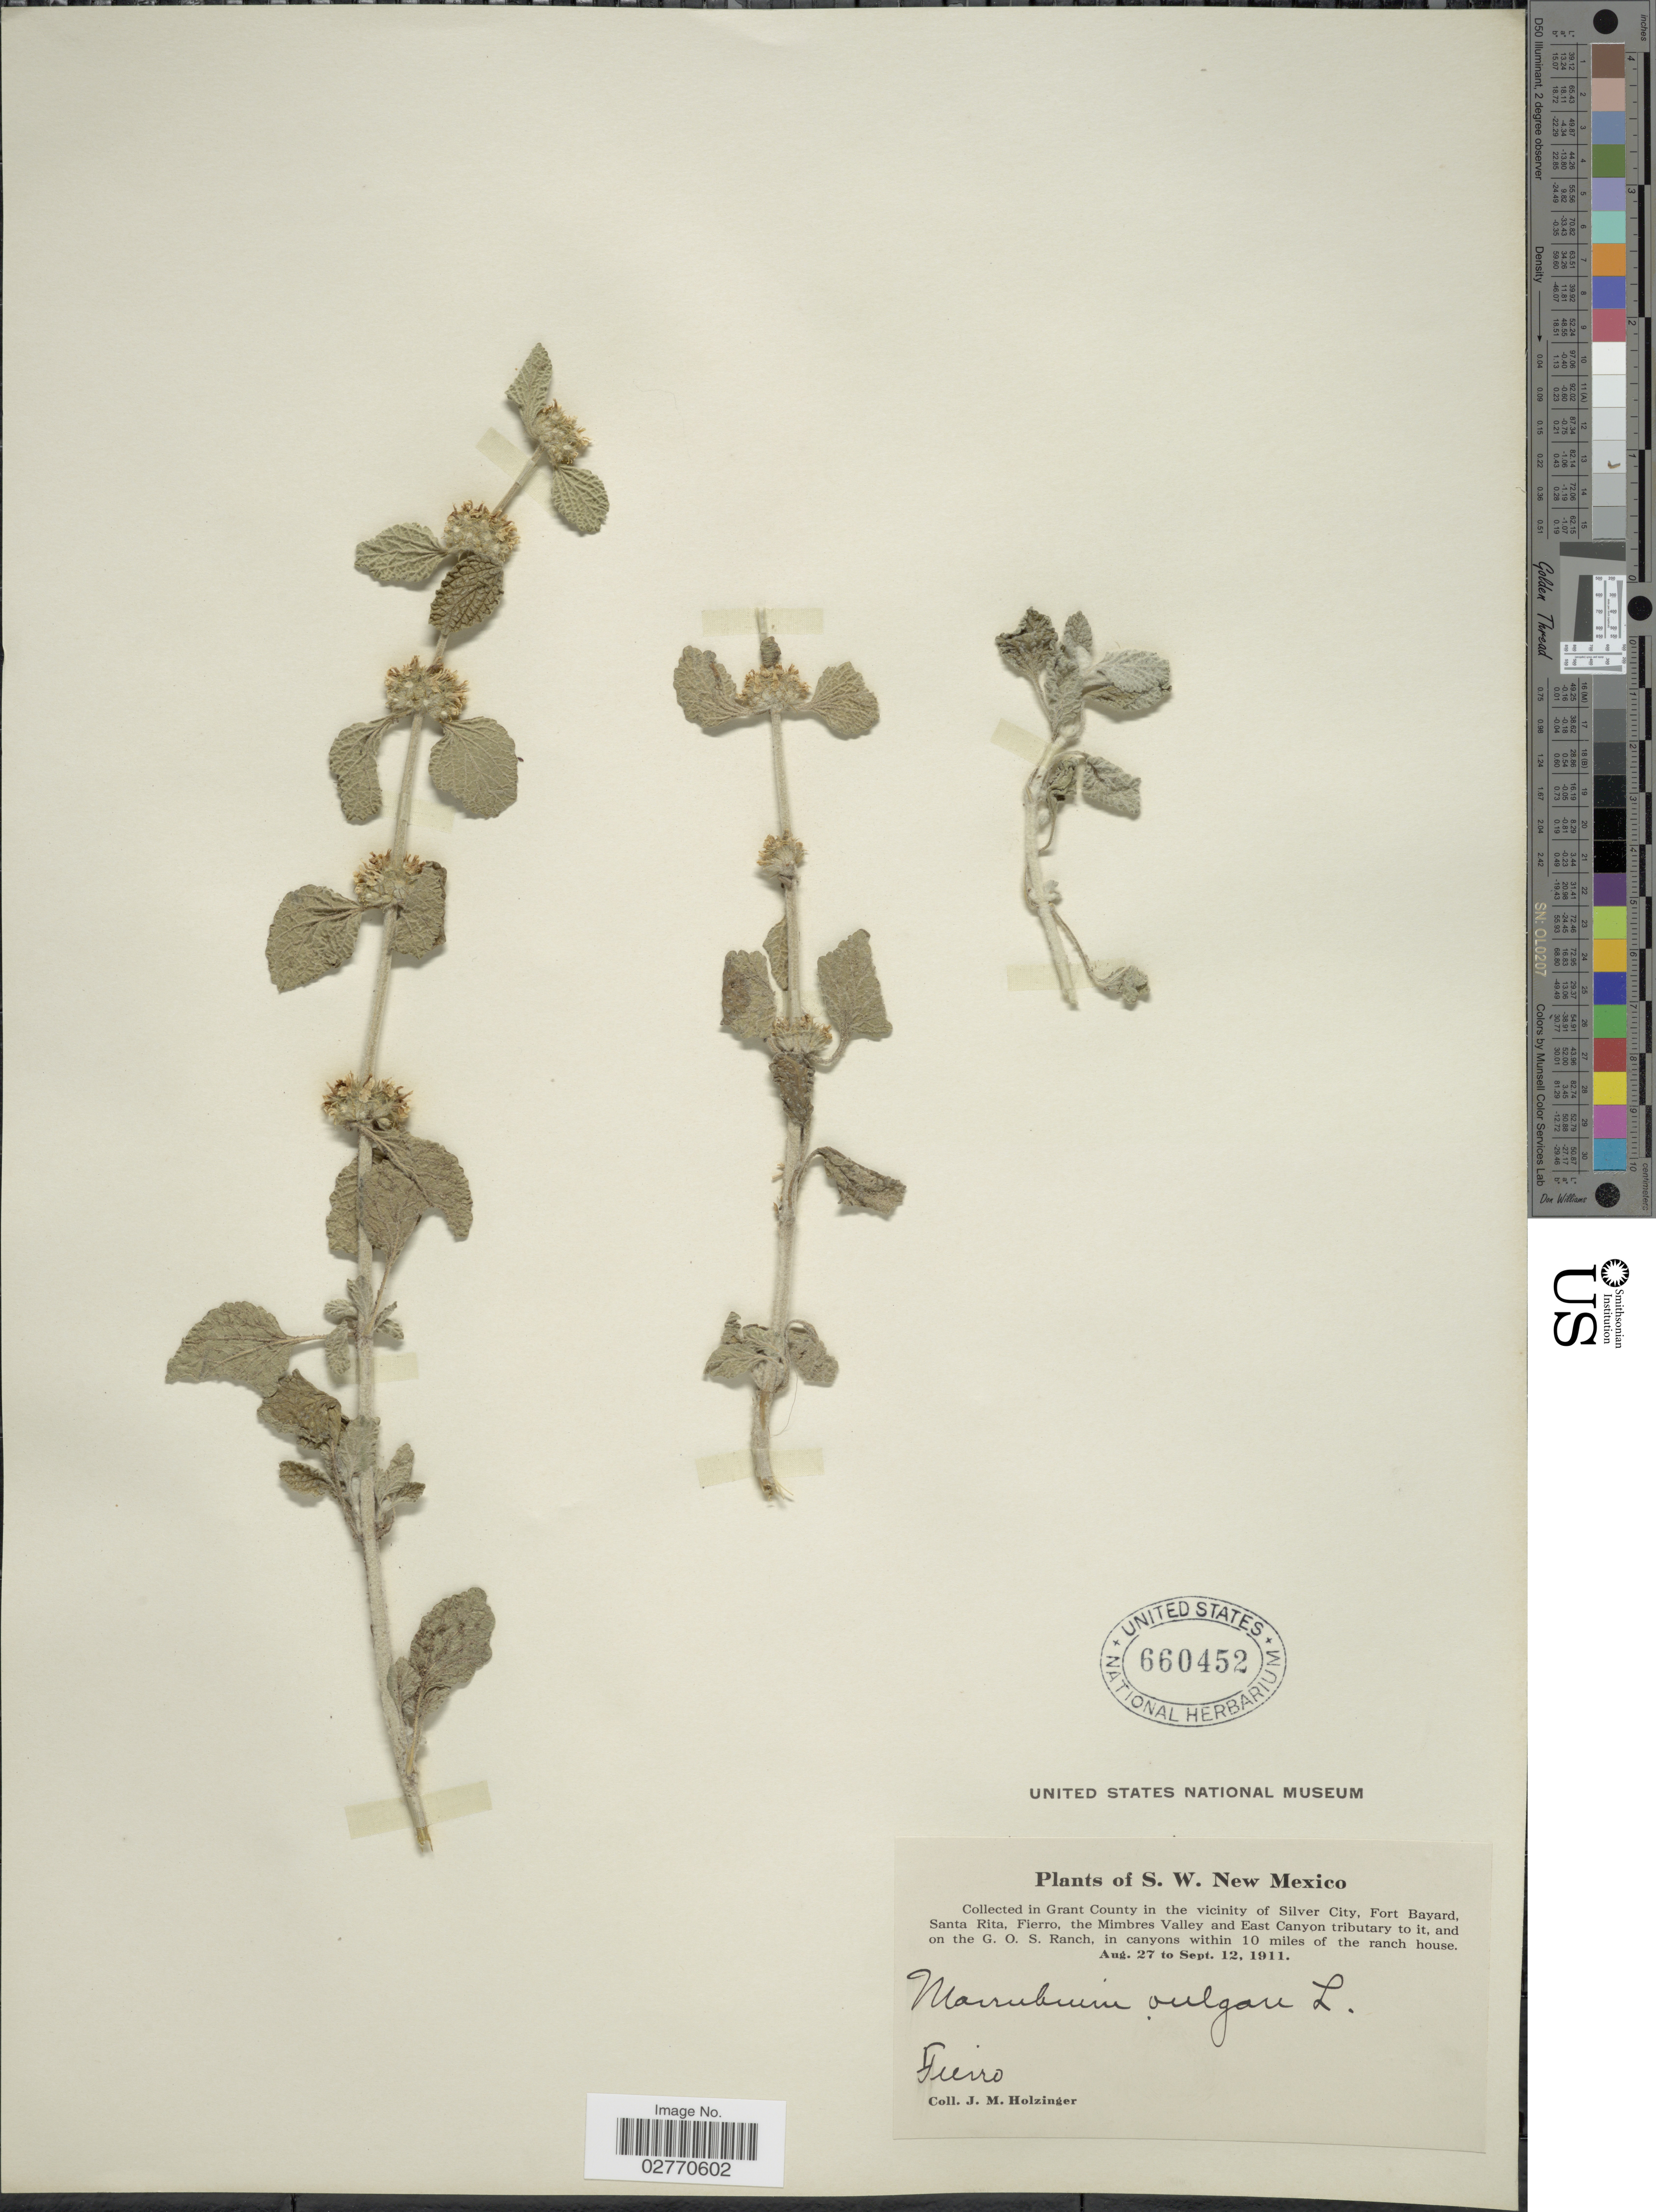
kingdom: Plantae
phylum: Tracheophyta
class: Magnoliopsida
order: Lamiales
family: Lamiaceae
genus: Marrubium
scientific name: Marrubium vulgare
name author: L.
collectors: J. M. Holzinger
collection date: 1911-08-27/1911-09-12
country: United States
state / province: New Mexico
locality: S.W. New Mexico, Grant County in the vicinity of Silver City, Fort Bayard, Santa Rita, Fierro, the Mimbres Valley and East Canyon tributary to it, and on the G.O.S. Ranch, in canyons within 10 miles of the ranch house. Fierro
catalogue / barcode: US 660452